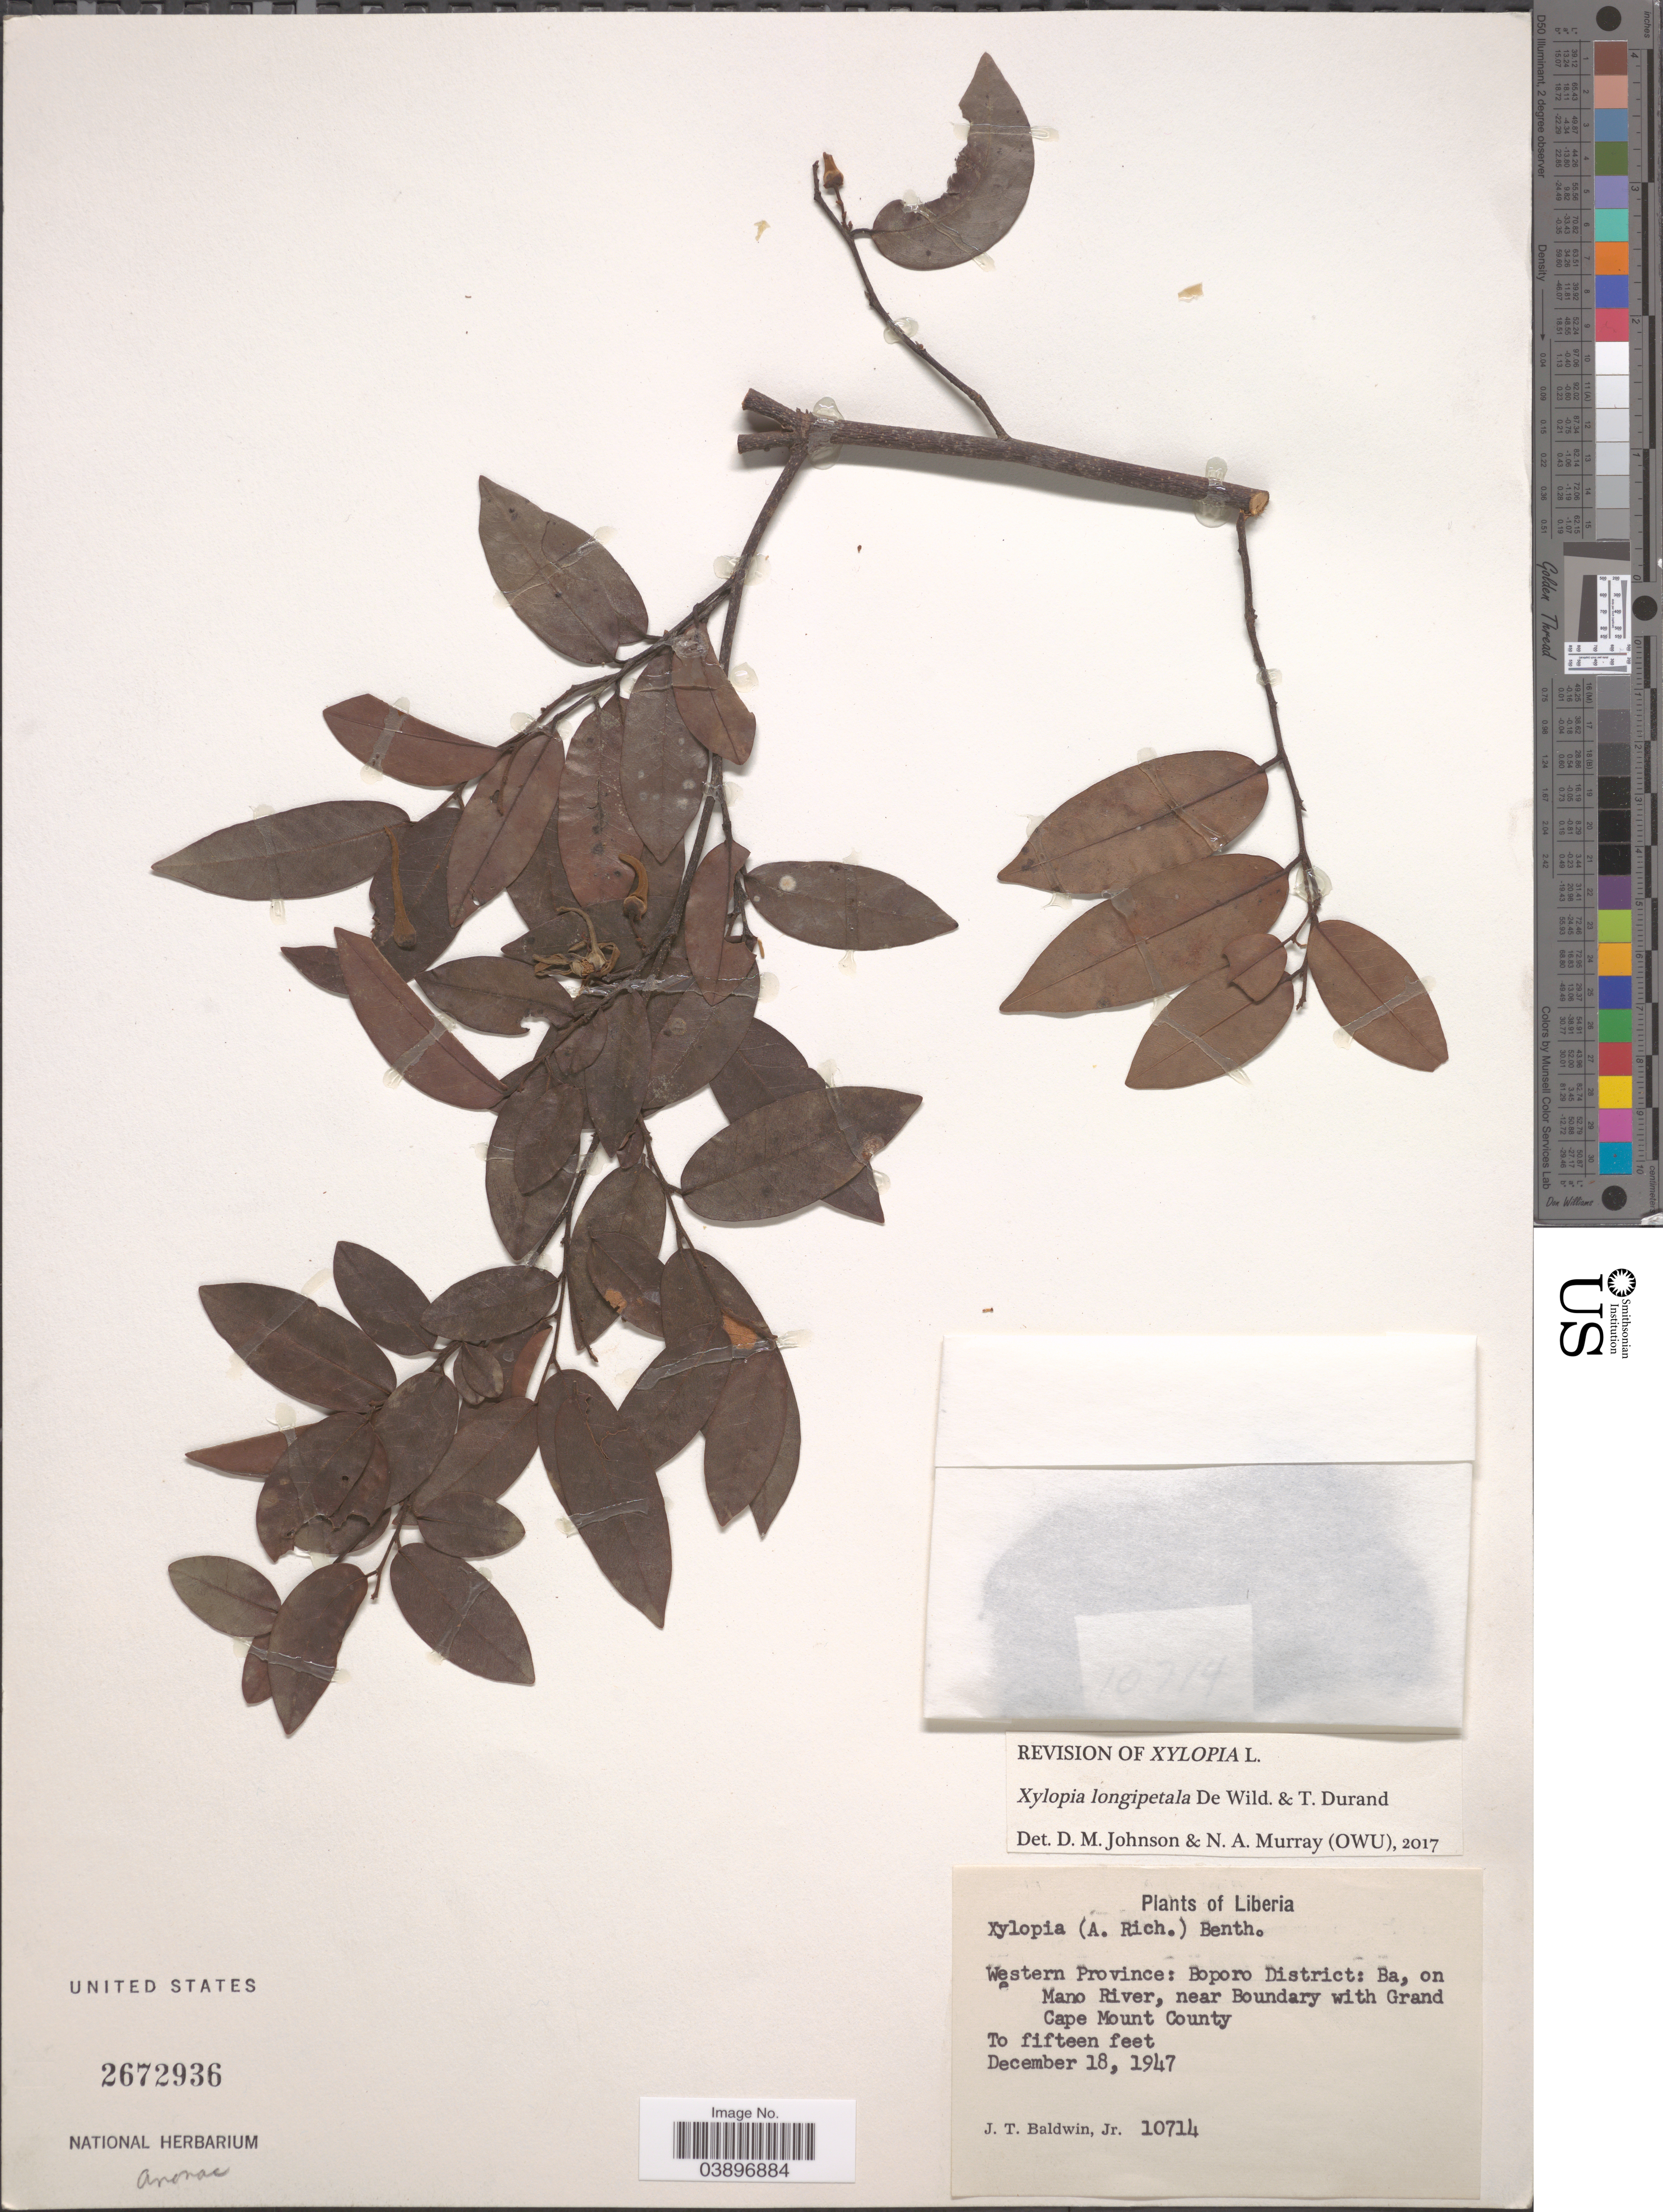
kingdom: Plantae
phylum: Tracheophyta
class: Magnoliopsida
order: Magnoliales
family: Annonaceae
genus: Xylopia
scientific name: Xylopia longipetala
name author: De Wild. & Durand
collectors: J. T. Baldwin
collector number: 10714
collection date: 1947-12-18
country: Liberia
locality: Western Province: Boporo District: Ba, on Mano River, near Boundary with Grand Cape Mount County.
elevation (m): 5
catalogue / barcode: US 2672936